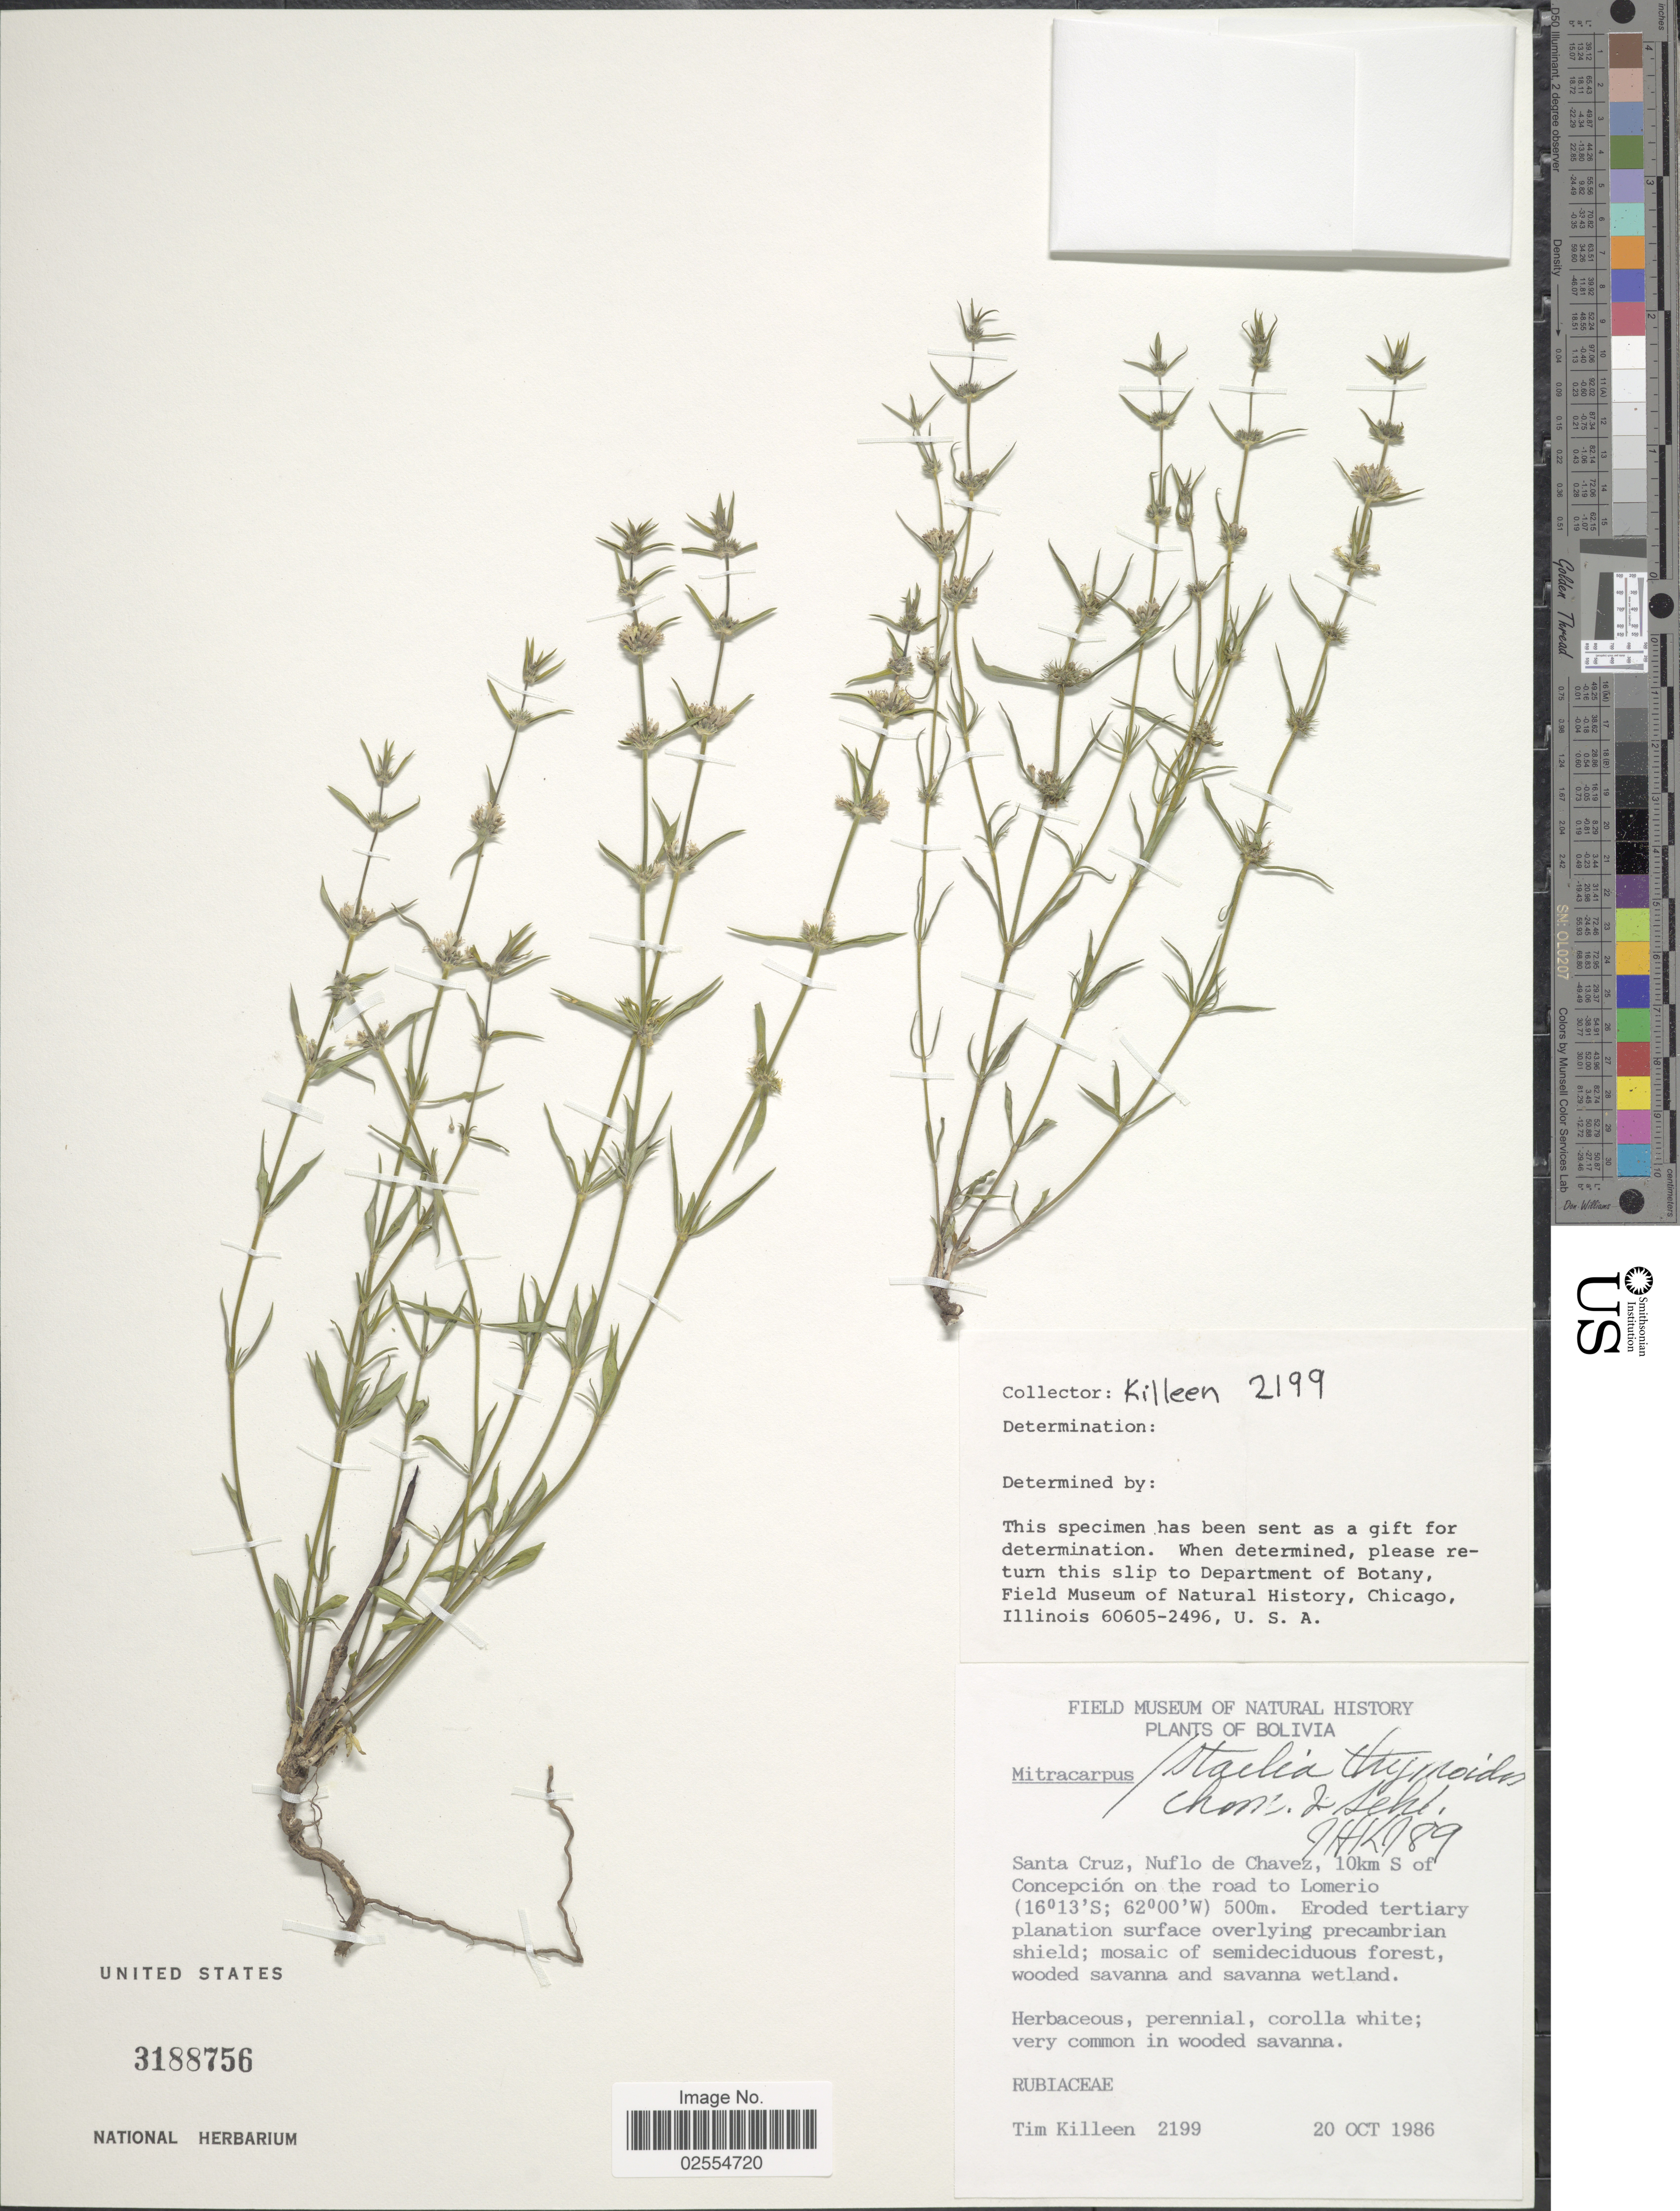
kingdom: Plantae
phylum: Tracheophyta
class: Magnoliopsida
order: Gentianales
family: Rubiaceae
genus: Staelia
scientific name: Staelia thymoides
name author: Cham. & Schltdl.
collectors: T. J. Killeen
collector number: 2199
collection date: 1986-10-20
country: Bolivia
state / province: Santa Cruz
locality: Nuflo de Chavez, 10km S of Concepcion on the road to Lomerio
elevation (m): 500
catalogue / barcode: US 3188756